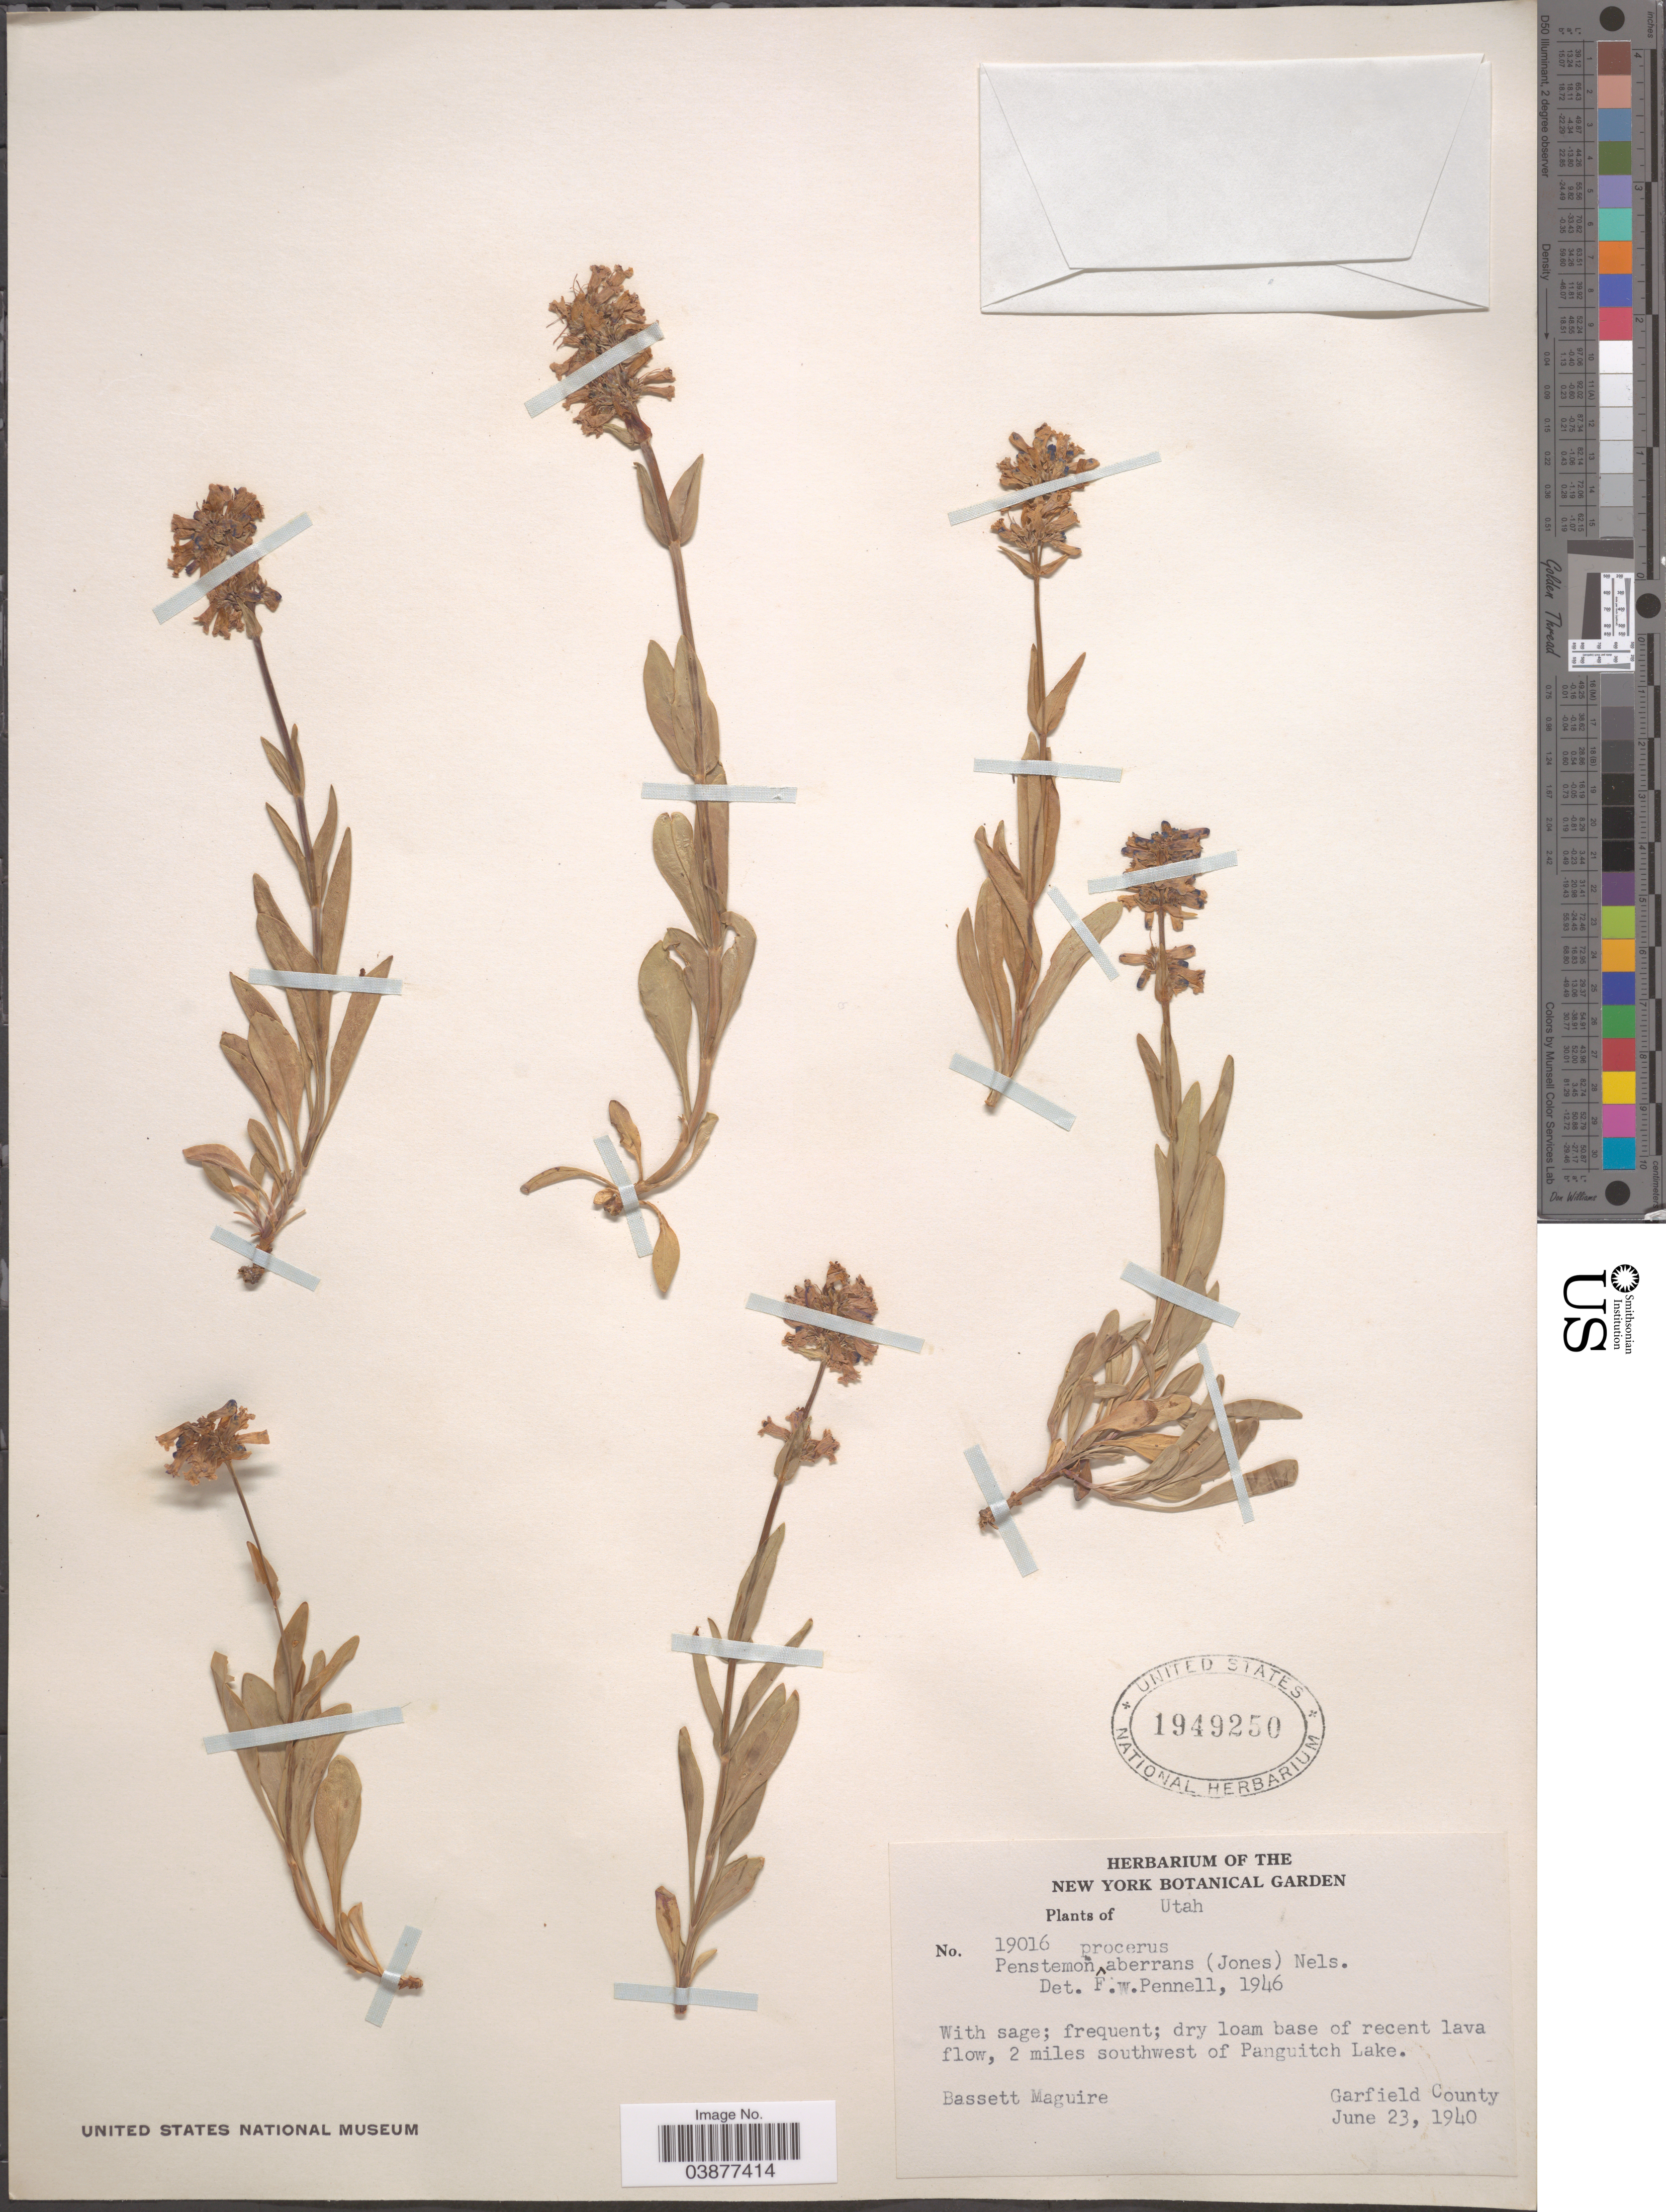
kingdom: Plantae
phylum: Tracheophyta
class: Magnoliopsida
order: Lamiales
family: Plantaginaceae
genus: Penstemon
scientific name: Penstemon procerus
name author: Douglas ex Graham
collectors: B. Maguire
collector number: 19016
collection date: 1940-06-23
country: United States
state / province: Utah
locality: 2 miles southwest of Panguitch Lake, Garfield County.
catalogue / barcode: US 1949250